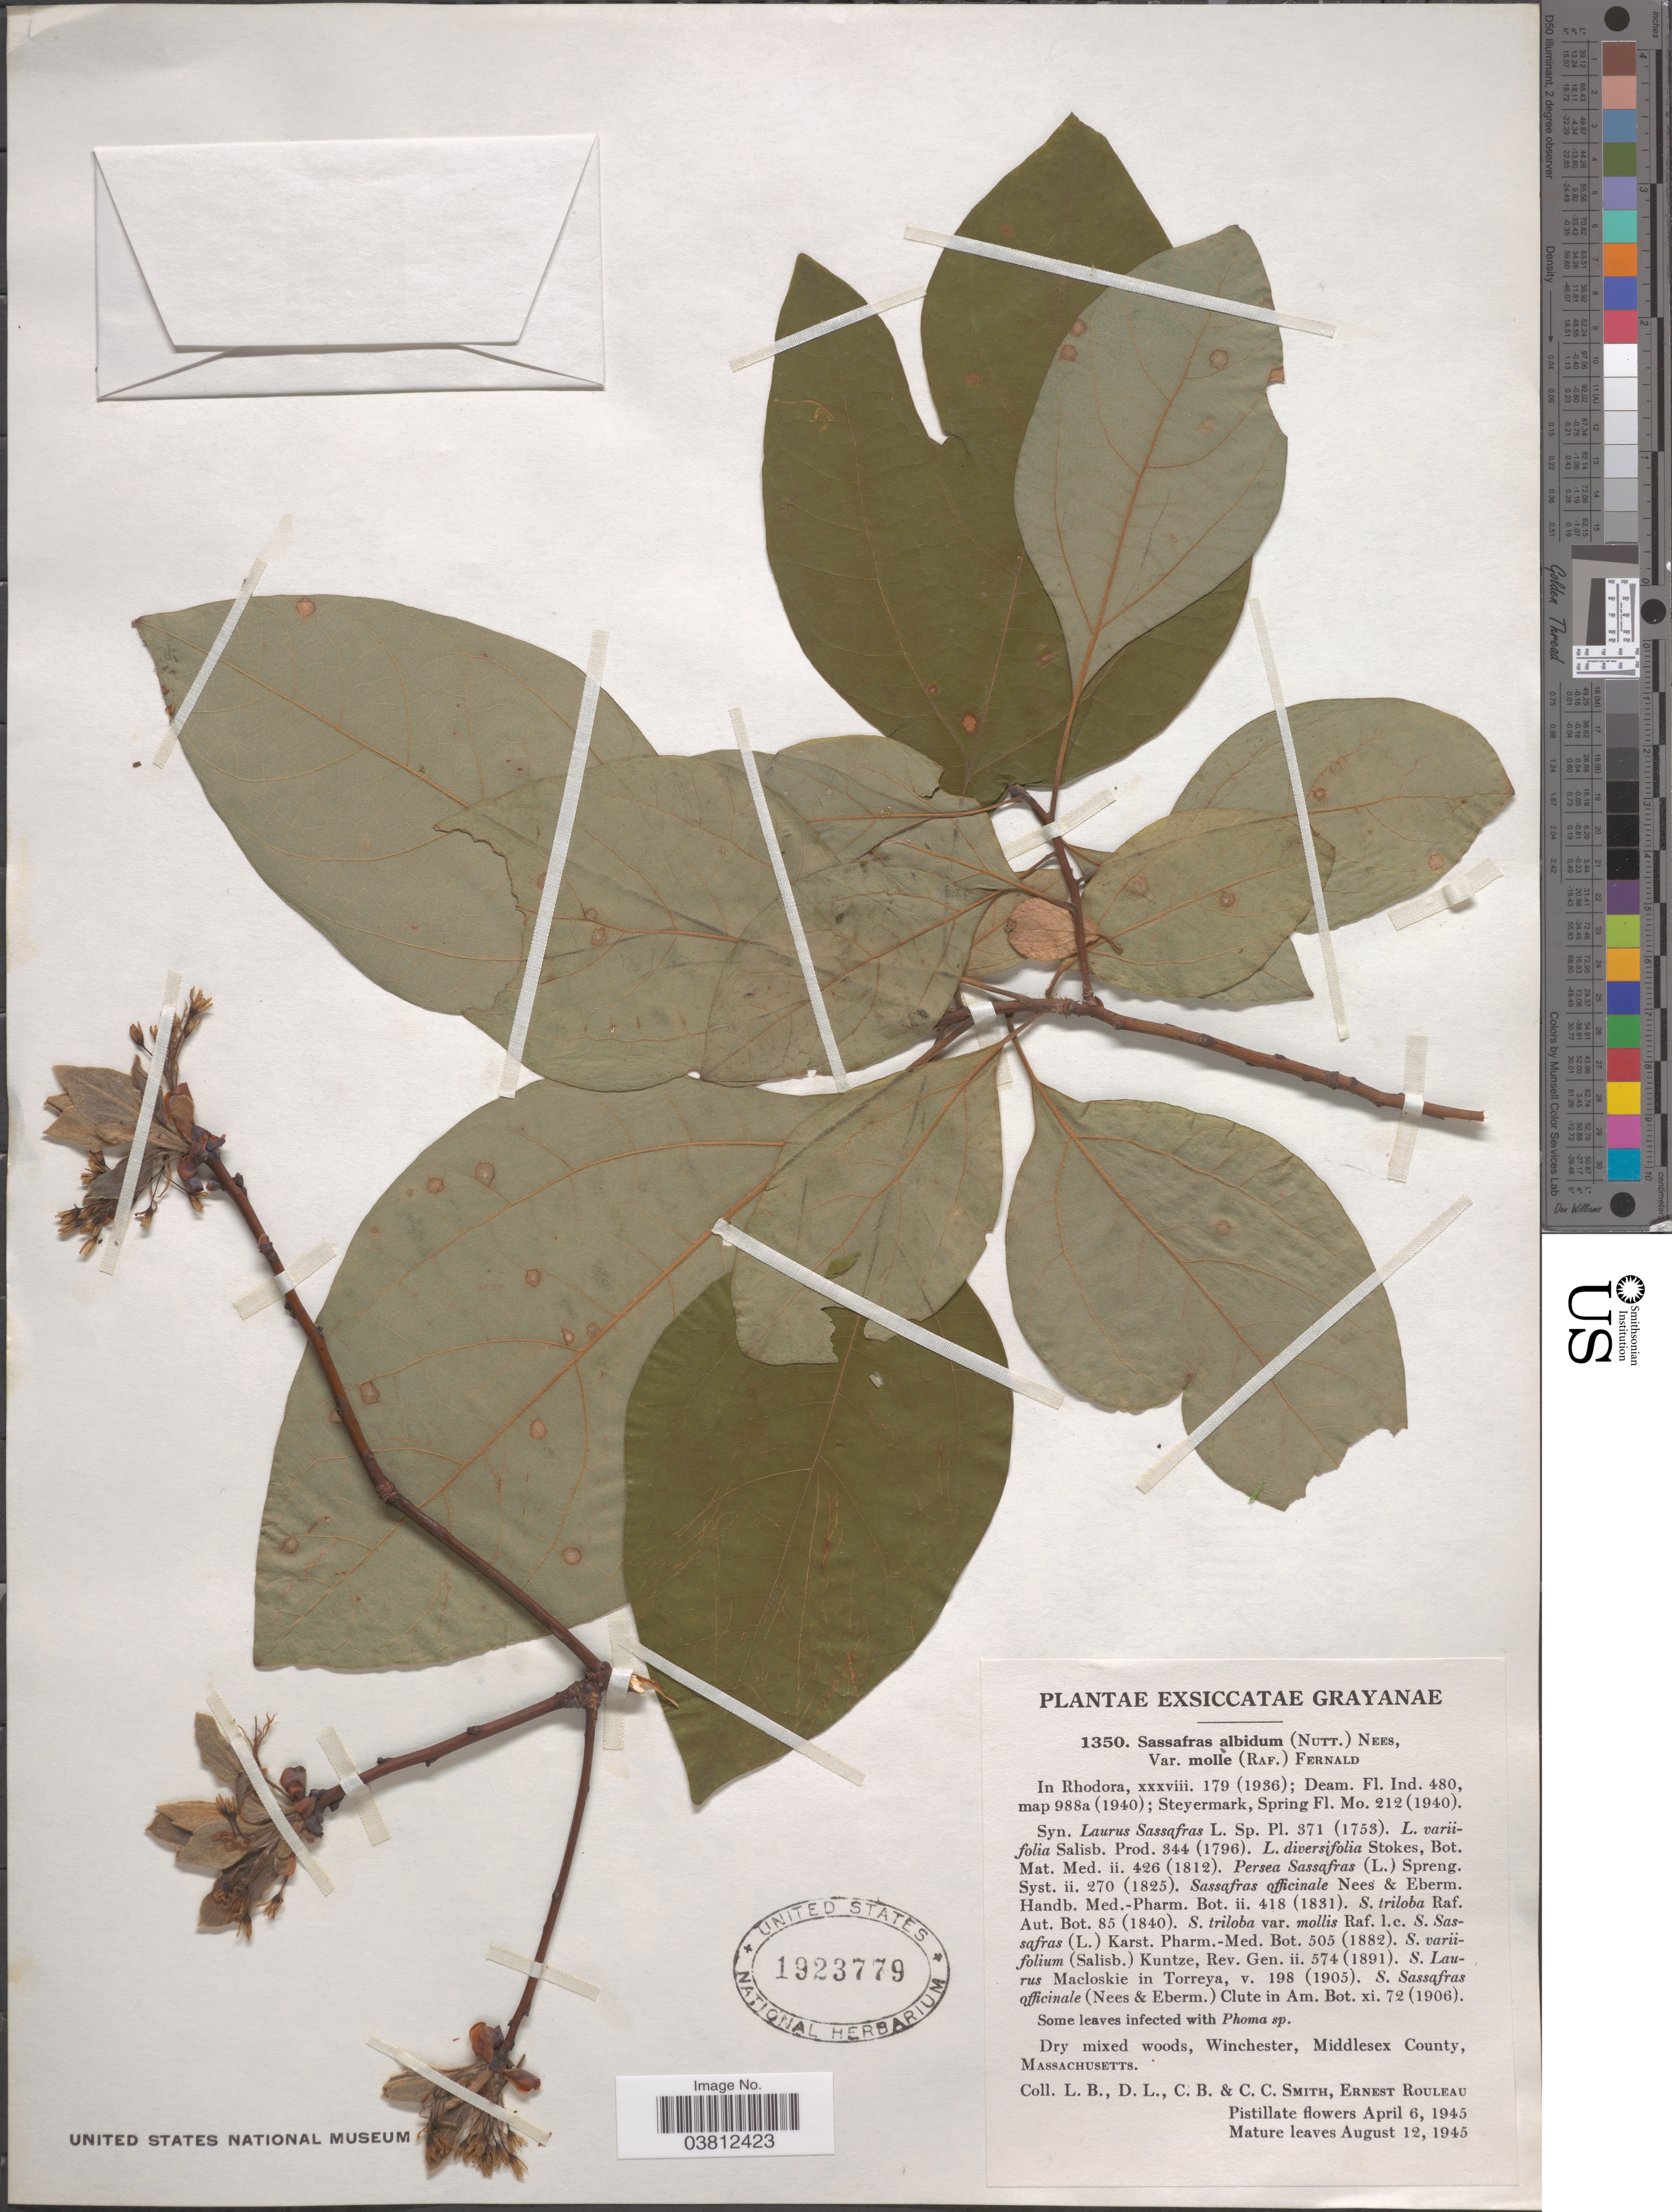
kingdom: Plantae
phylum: Tracheophyta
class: Magnoliopsida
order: Laurales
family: Lauraceae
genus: Sassafras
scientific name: Sassafras albidum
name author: (Nutt.) Nees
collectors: L. Smith, D. L. Smith, C. Smith & C. C. Smith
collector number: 1350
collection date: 1945-04-06,1945-08-12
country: United States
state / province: Massachusetts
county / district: Middlesex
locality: Winchester,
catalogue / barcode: US 1923779